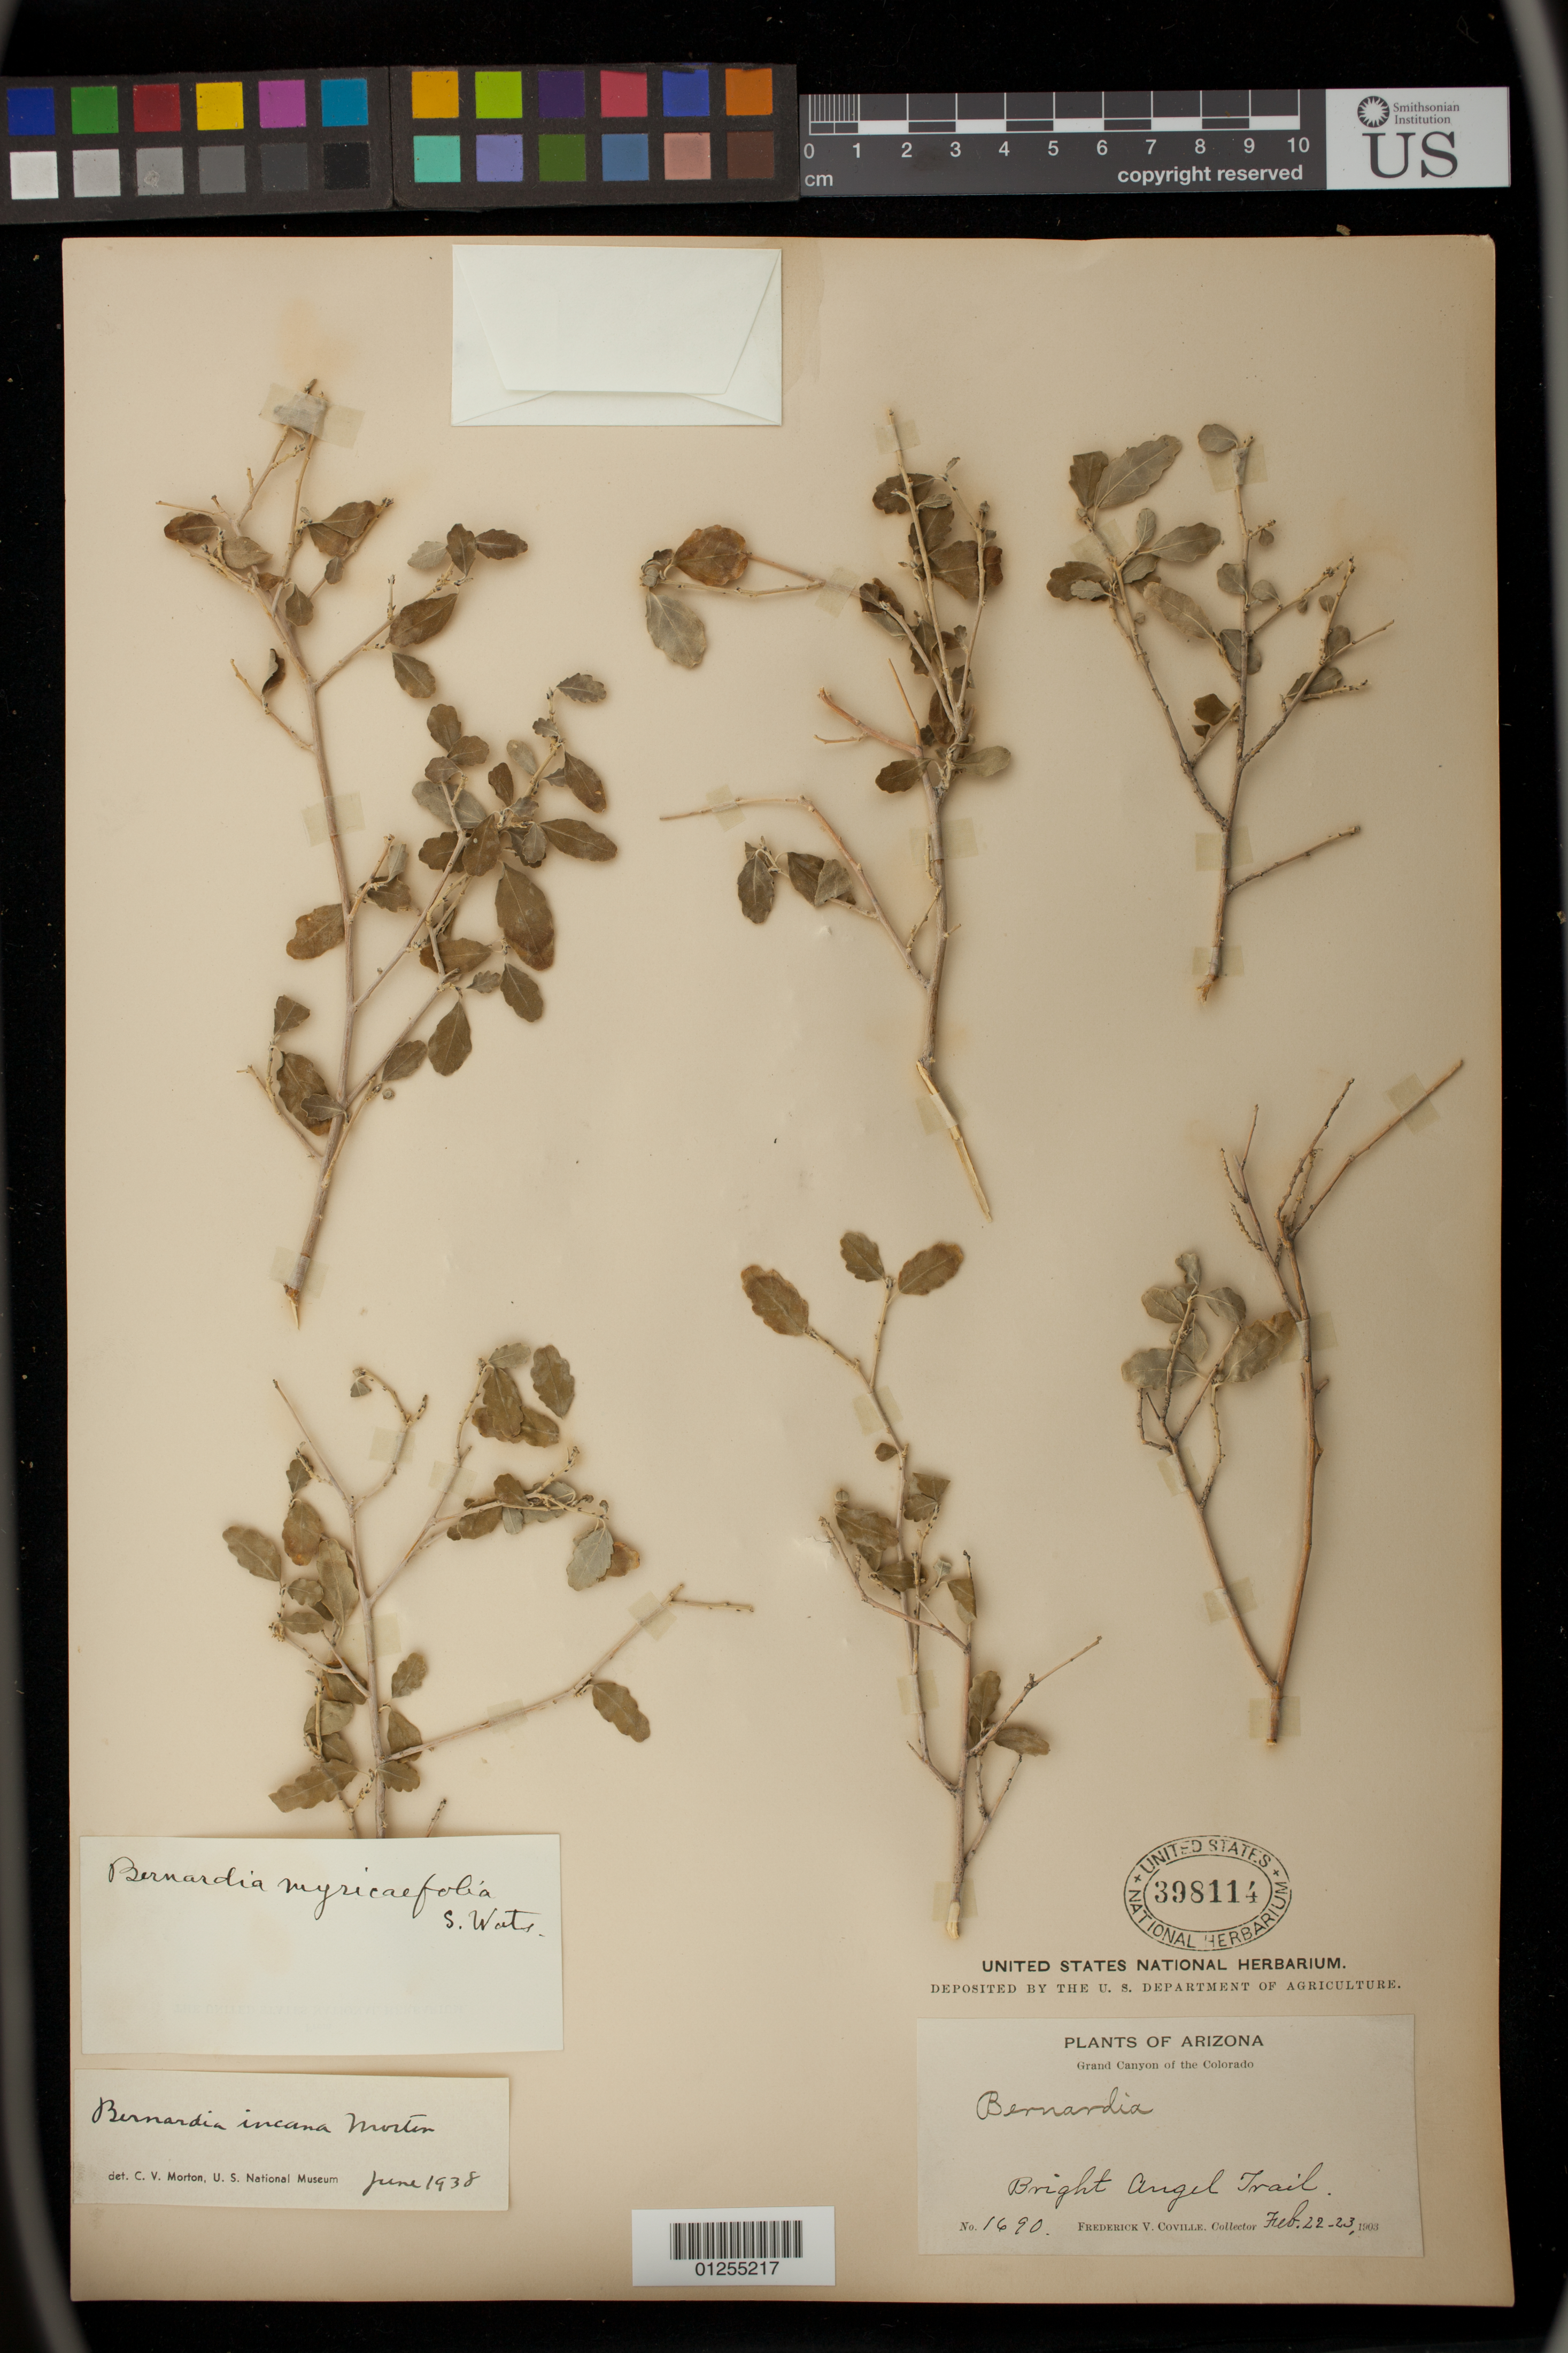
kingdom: Plantae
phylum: Tracheophyta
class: Magnoliopsida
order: Malpighiales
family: Euphorbiaceae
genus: Bernardia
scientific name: Bernardia incana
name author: C.V. Morton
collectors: F. V. Coville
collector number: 1690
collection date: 1903-02-22/1903-02-23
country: United States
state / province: Arizona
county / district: Coconino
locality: Bright Angel Trail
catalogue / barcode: US 398114